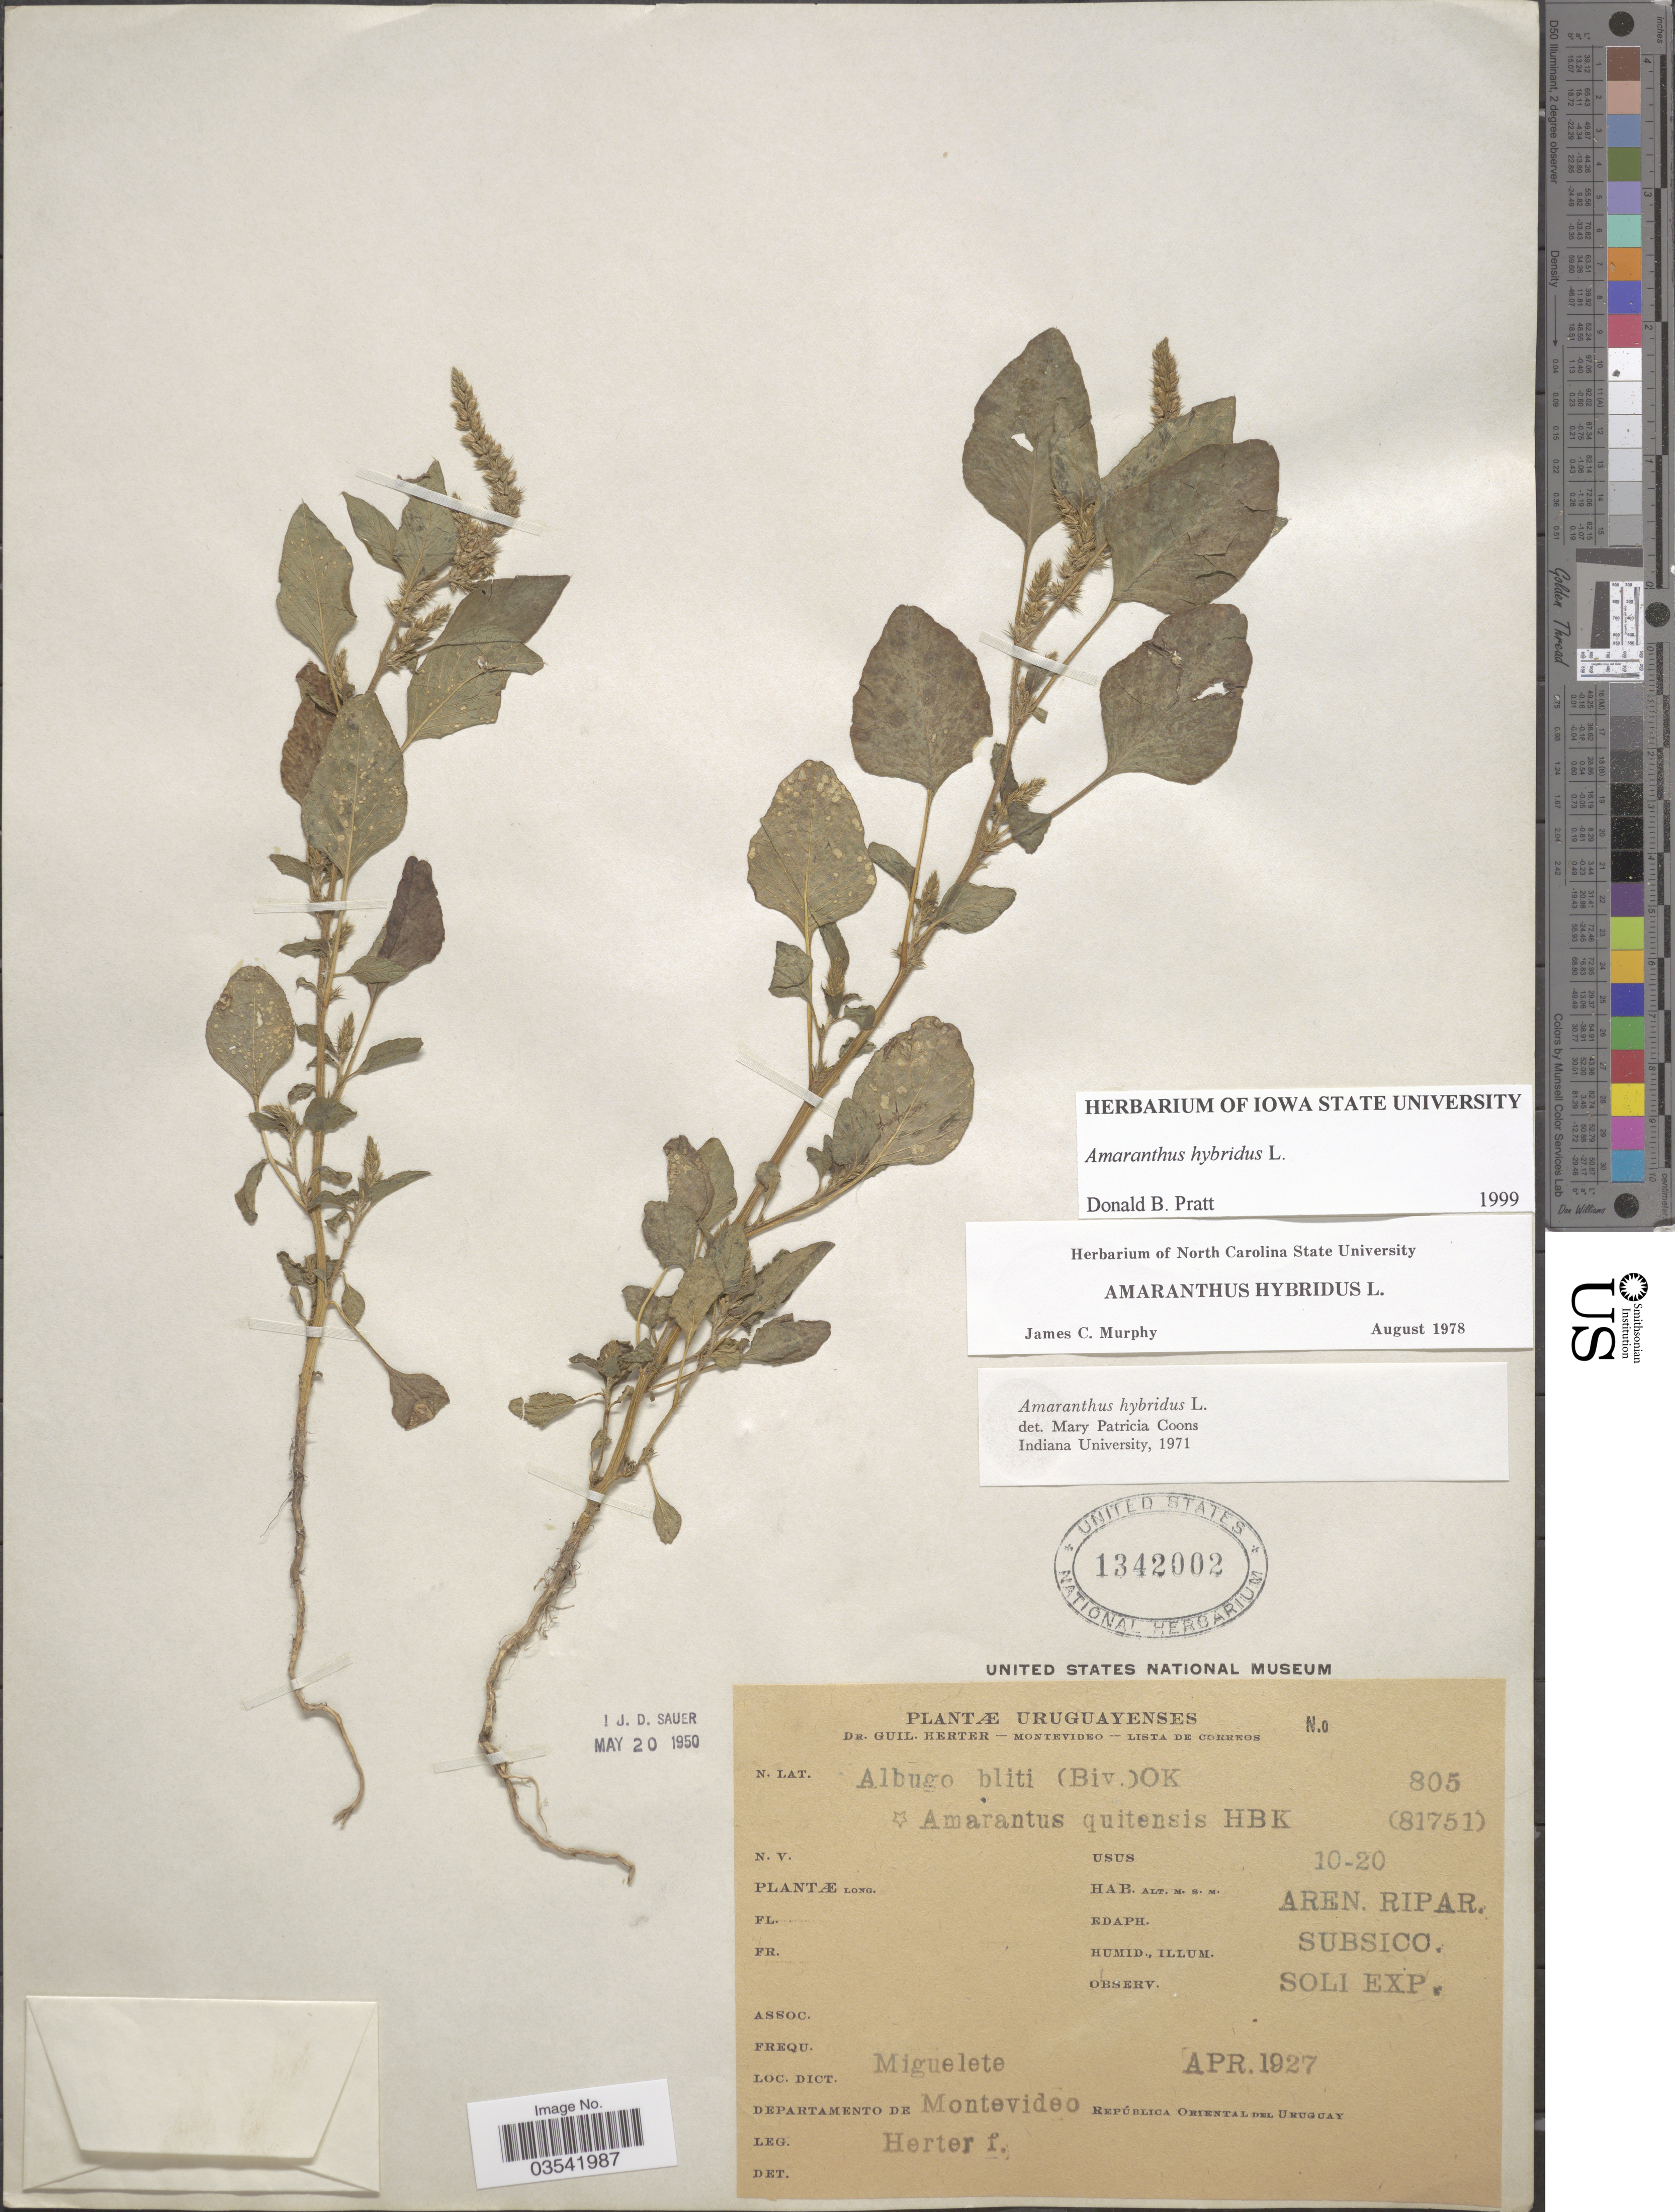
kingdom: Plantae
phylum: Tracheophyta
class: Magnoliopsida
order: Caryophyllales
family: Amaranthaceae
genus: Amaranthus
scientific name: Amaranthus hybridus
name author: L.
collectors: G. Herter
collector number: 805 (81751)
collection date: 1927-04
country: Uruguay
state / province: Montevideo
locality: Dict. Miguelete. Departamento de Montevideo. República Oriental del Uruguay.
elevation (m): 10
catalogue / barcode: US 1342002